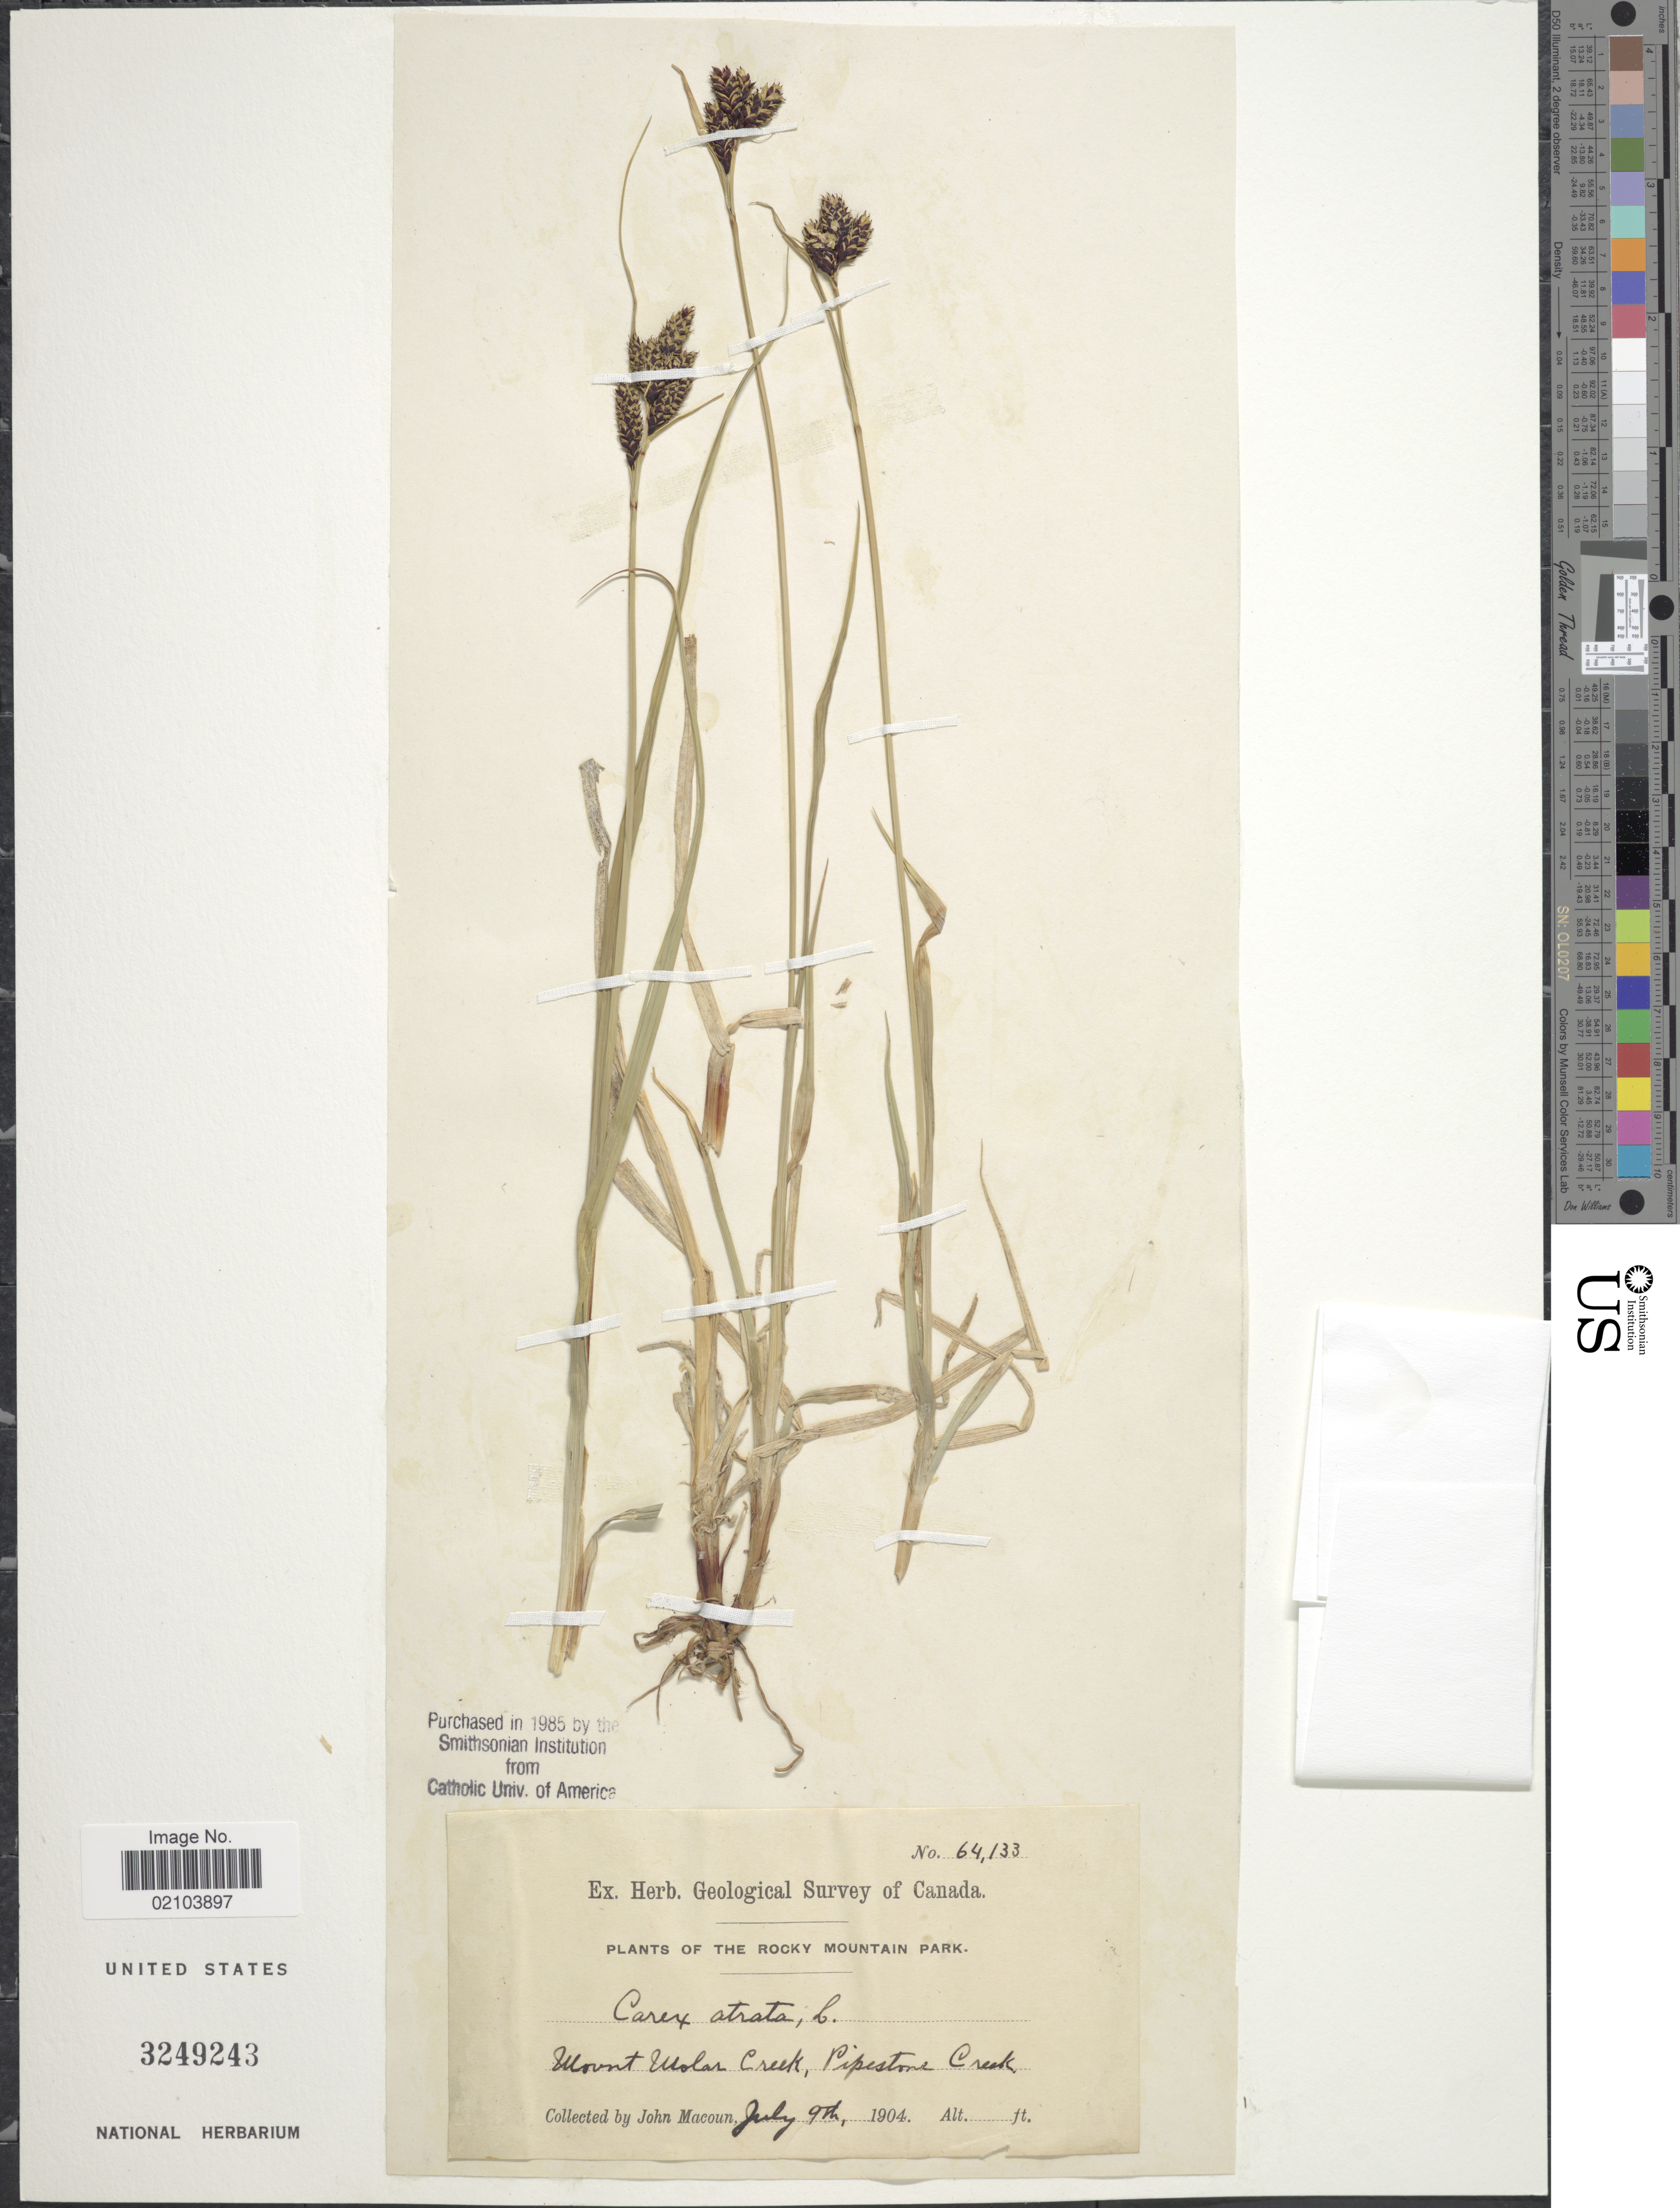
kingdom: Plantae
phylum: Tracheophyta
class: Liliopsida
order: Poales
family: Cyperaceae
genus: Carex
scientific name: Carex atrata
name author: L.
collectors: J. Macoun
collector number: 64133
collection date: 1904-07-09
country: Canada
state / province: Alberta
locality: Rocky Mountain Park. Mount Molar Creek, Pipestone Creek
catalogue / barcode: US 3249243